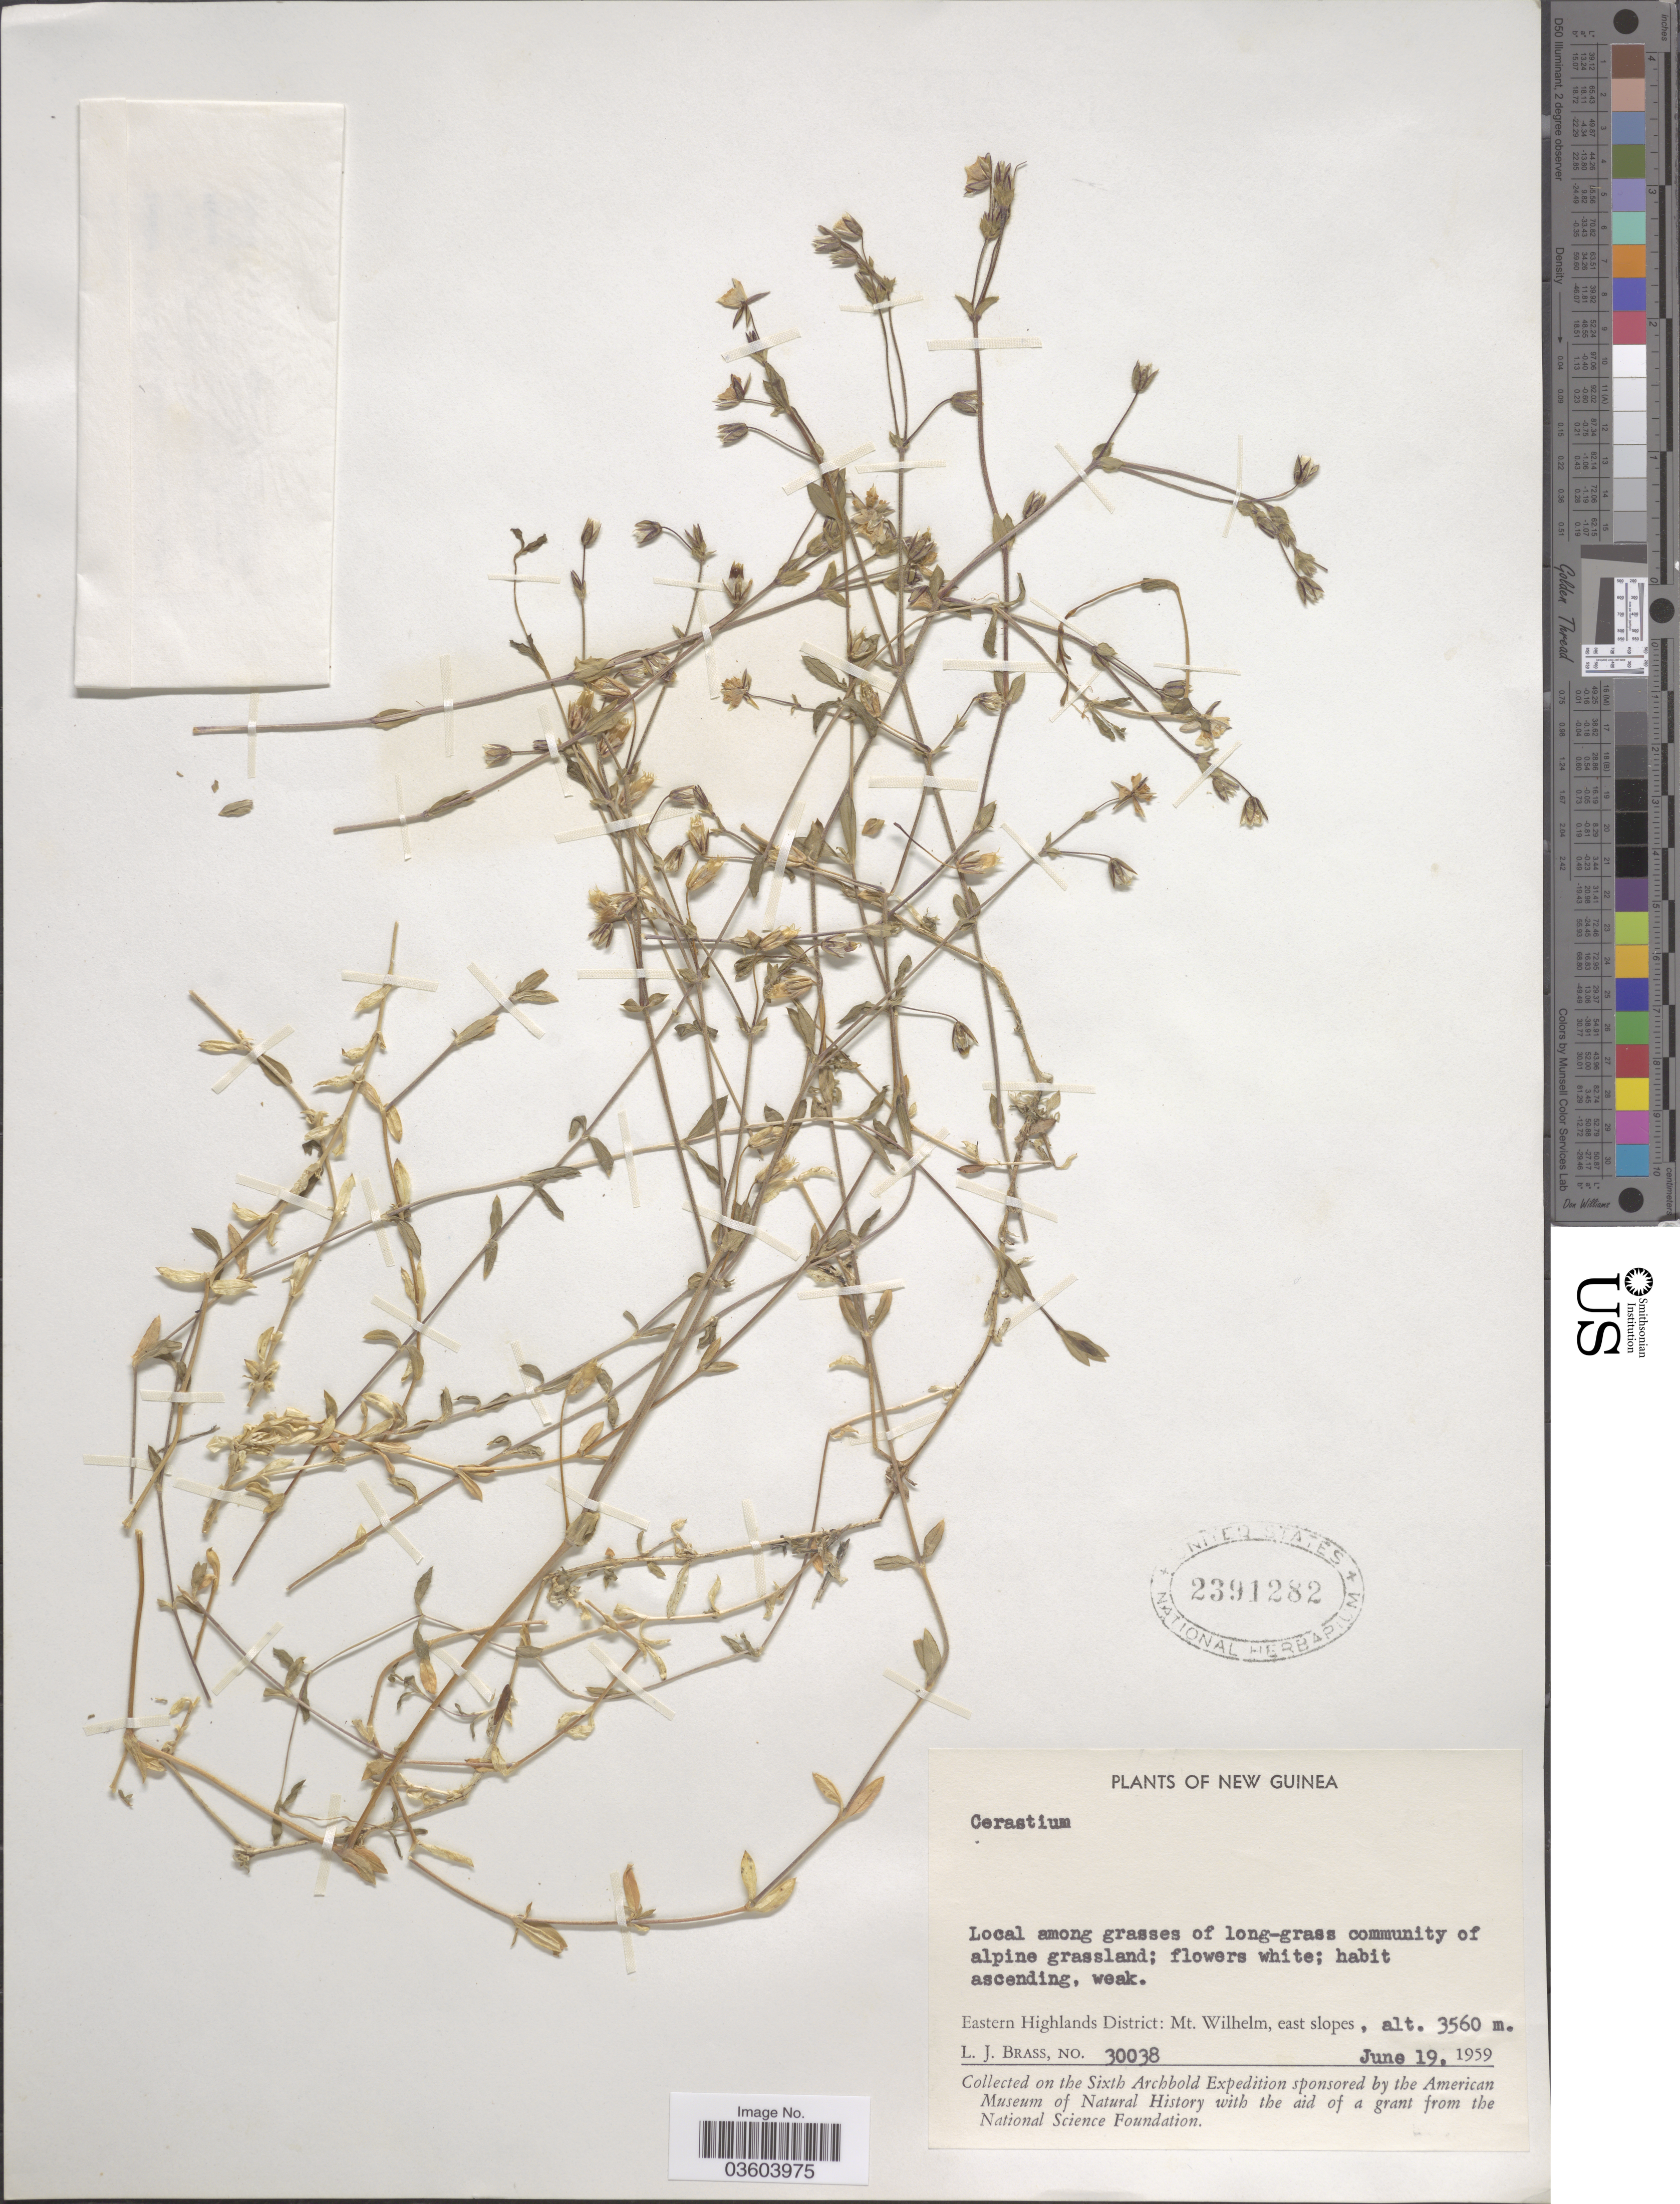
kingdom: Plantae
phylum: Tracheophyta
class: Magnoliopsida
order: Caryophyllales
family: Caryophyllaceae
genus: Cerastium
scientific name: Cerastium sp.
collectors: L. J. Brass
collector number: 30038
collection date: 1959-06-19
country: Papua New Guinea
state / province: Eastern Highlands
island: New Guinea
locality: New Guinea. Eastern Highlands District: Mt. Wilhelm, east slopes.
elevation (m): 3560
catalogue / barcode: US 2391282